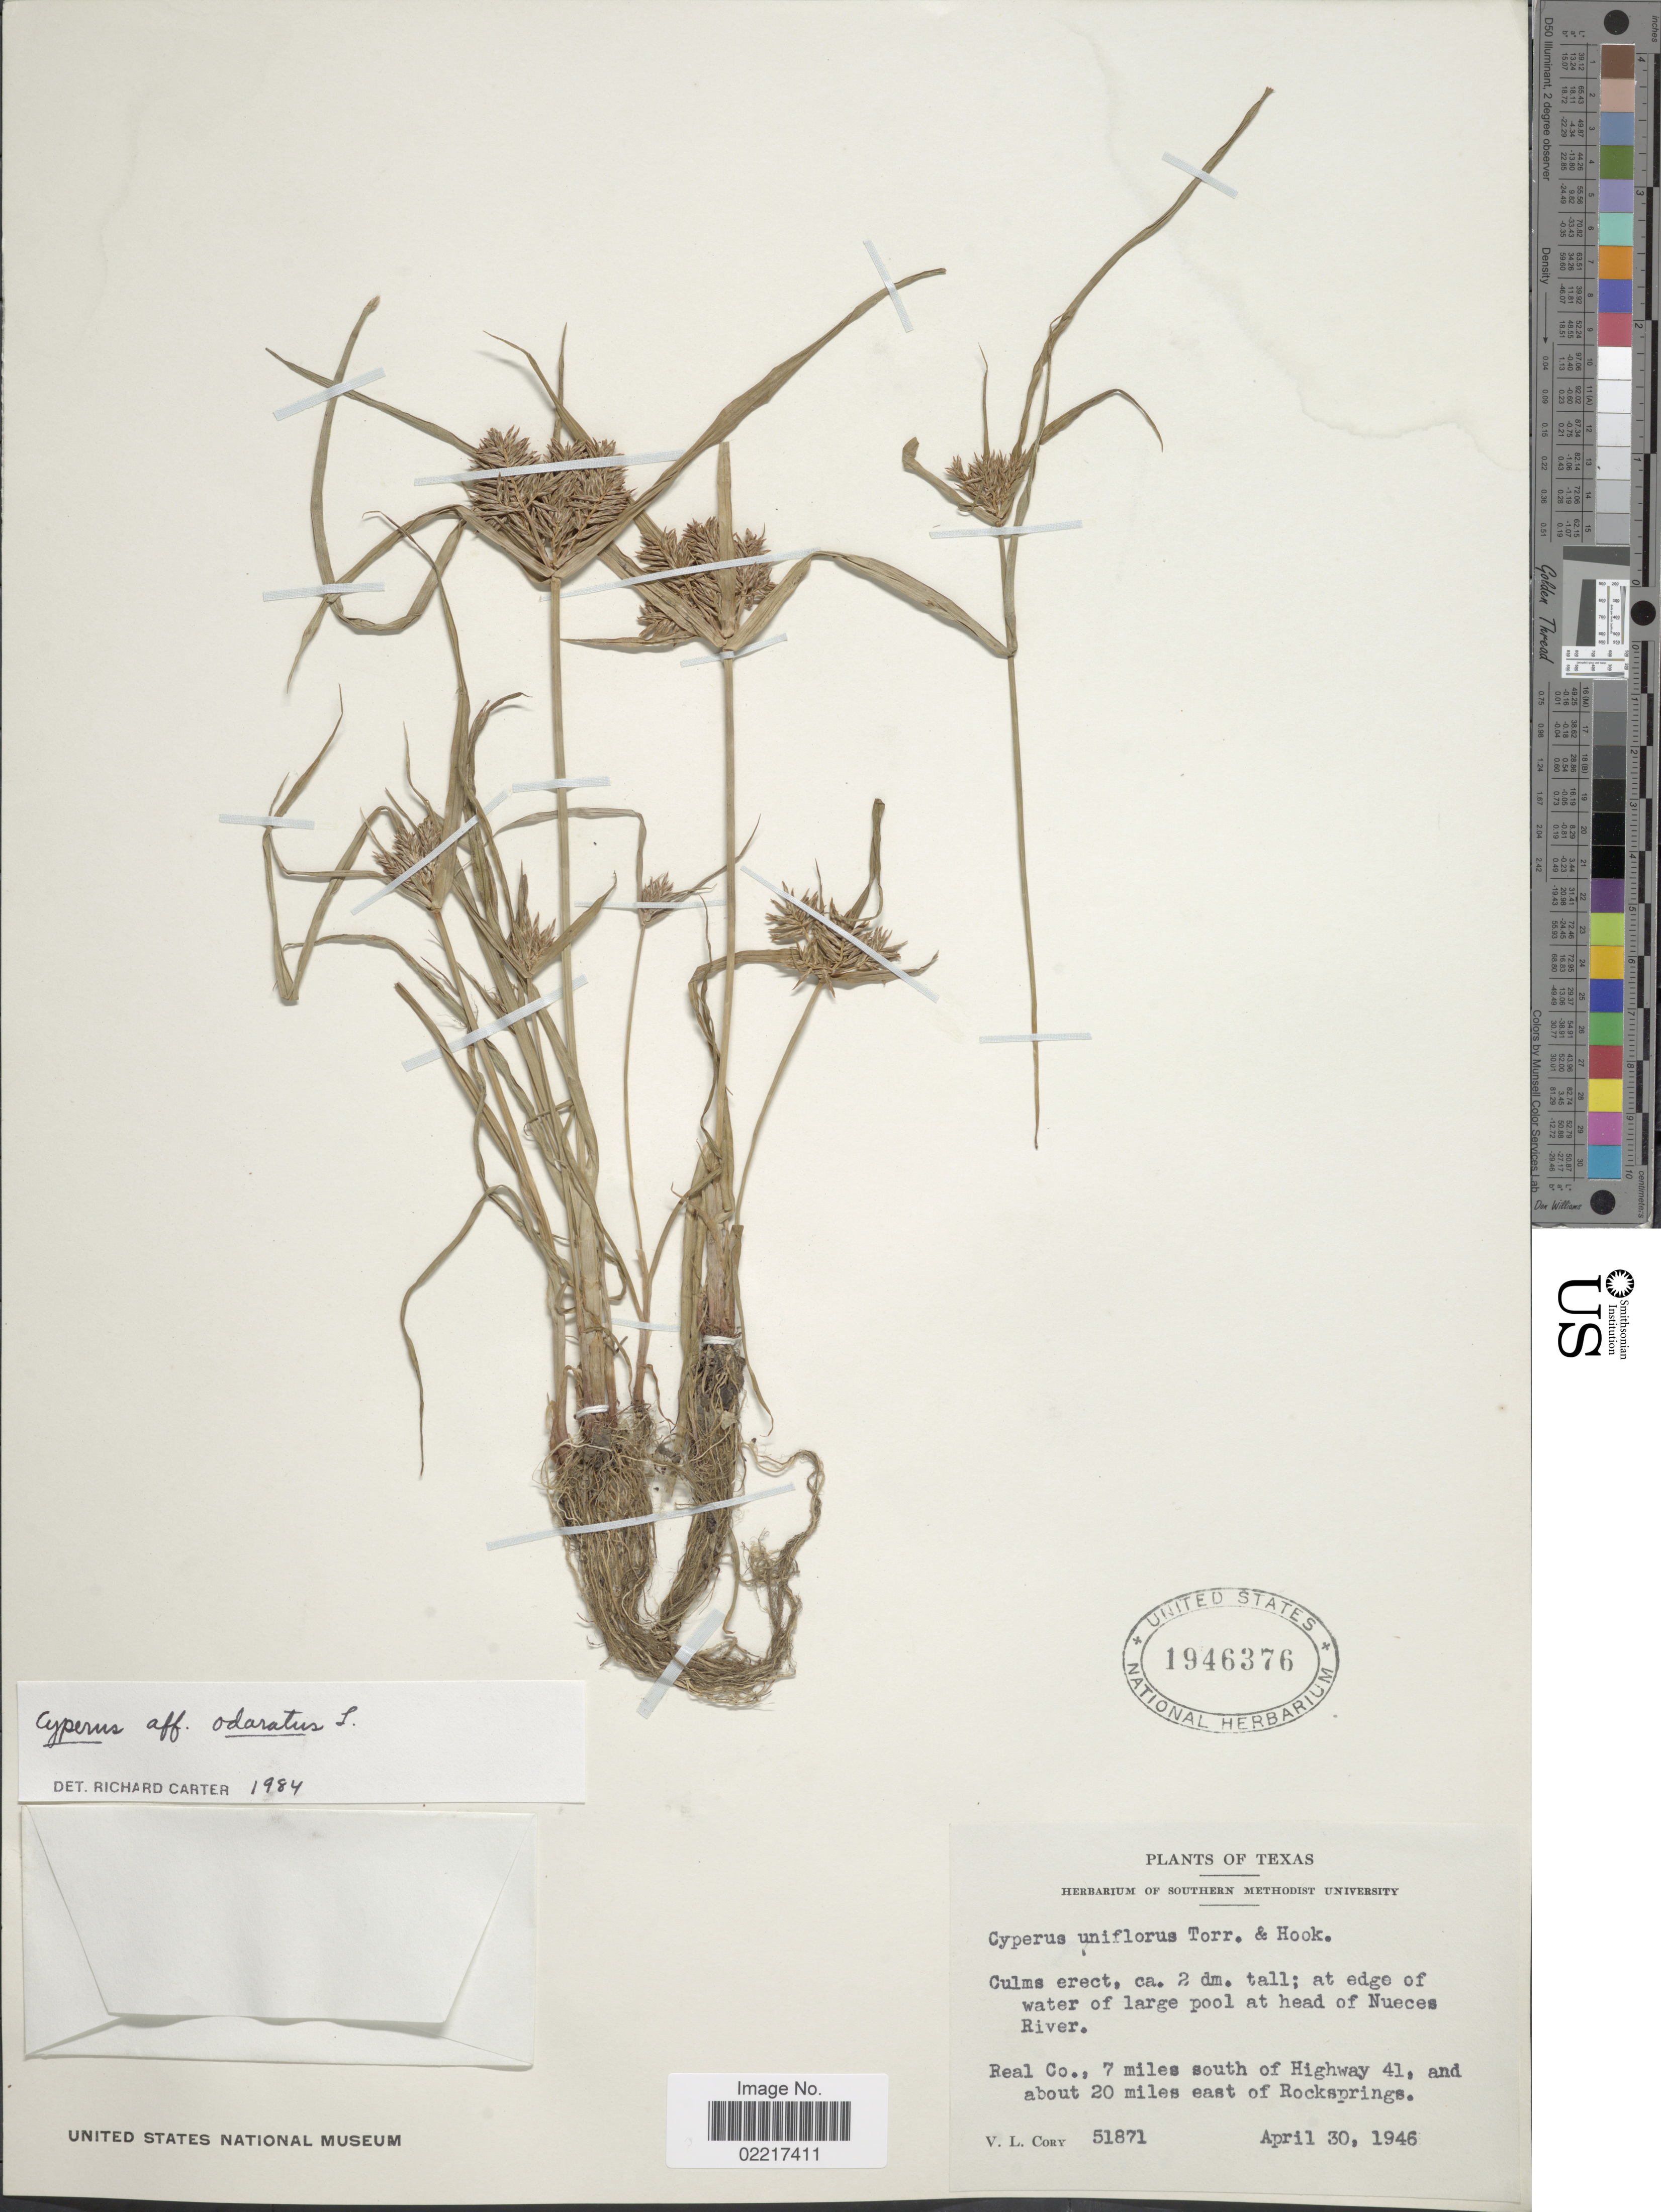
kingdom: Plantae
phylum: Tracheophyta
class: Liliopsida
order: Poales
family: Cyperaceae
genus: Cyperus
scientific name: Cyperus odoratus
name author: L.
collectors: V. Cory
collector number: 51871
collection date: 1946-04-30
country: United States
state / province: Texas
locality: At edge of water of large pool at head of Nueces River, Real Co. , 7 miles south of Highway 41, and about 20 miles east of Rocksprings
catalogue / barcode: US 1946376